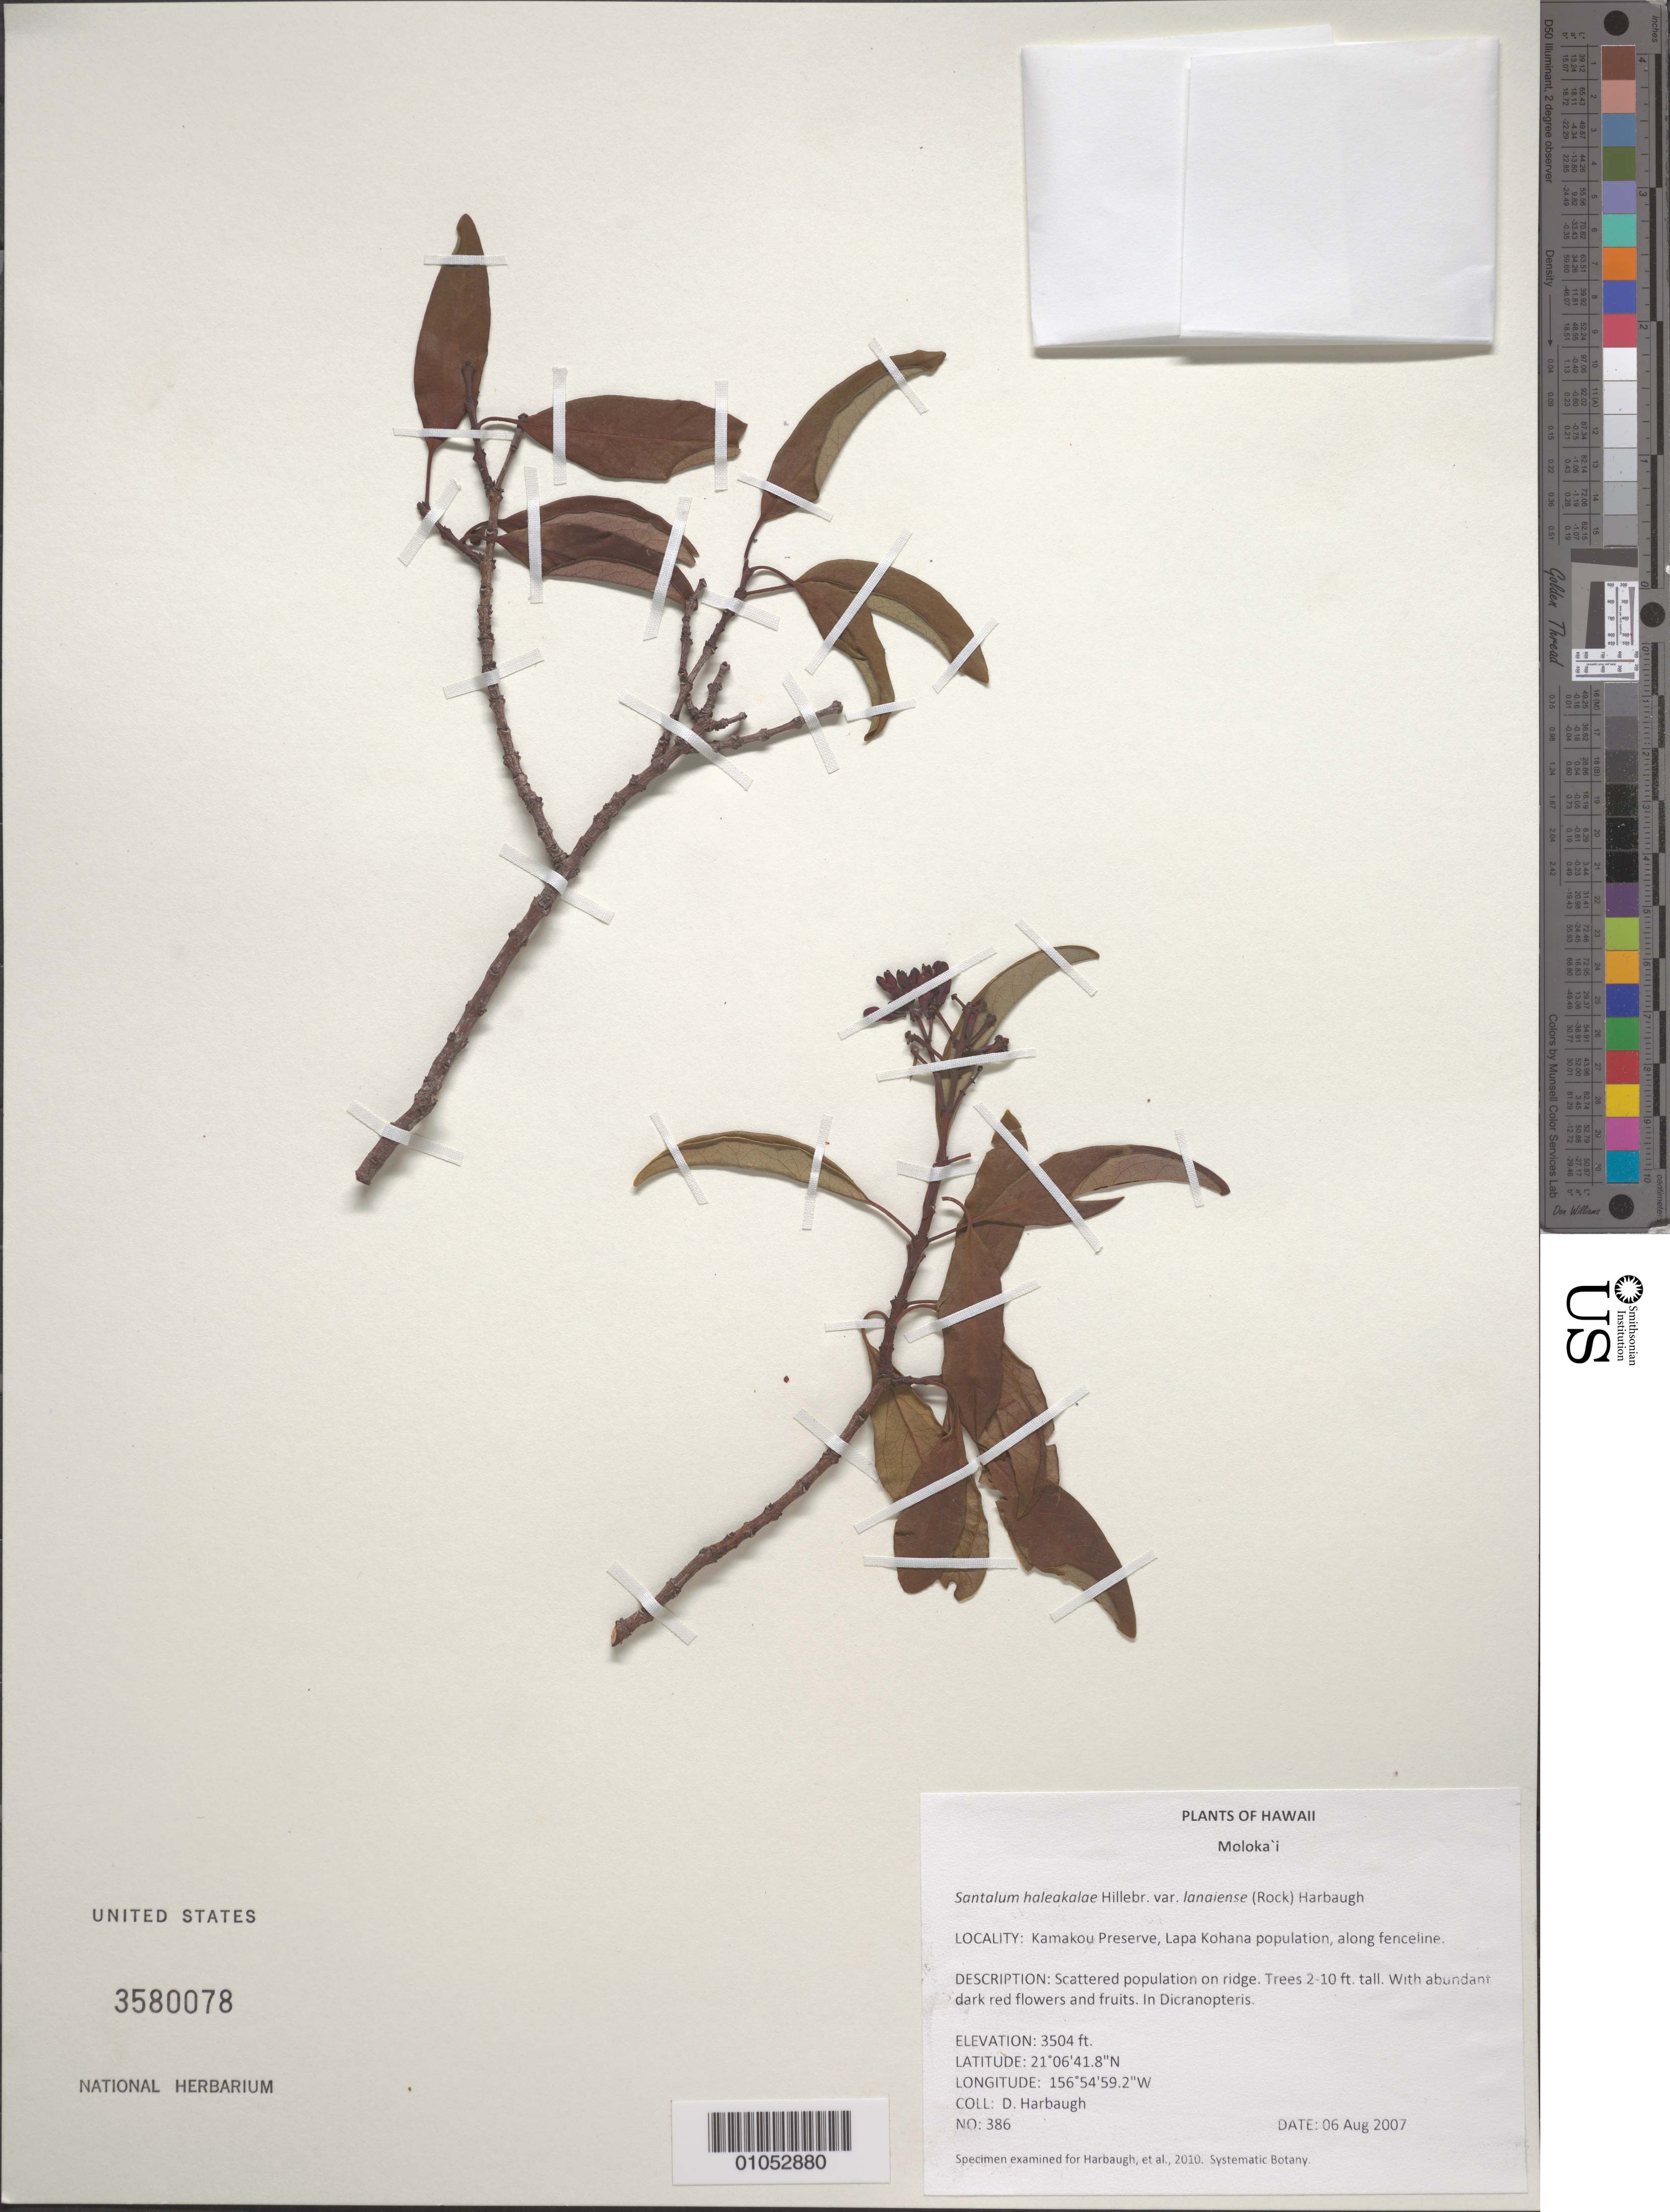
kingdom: Plantae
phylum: Tracheophyta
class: Magnoliopsida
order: Santalales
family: Santalaceae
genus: Santalum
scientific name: Santalum haleakalae var. lanaiense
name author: (Rock) Harbaugh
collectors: D. Harbaugh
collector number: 386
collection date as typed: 6 Aug 2007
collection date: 2007-08-06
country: United States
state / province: Hawaii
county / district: Maui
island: Moloka'i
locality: Kamakou Preserve, Lapa Kohana population, along fenceline.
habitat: On ridge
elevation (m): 1068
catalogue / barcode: US 3580078